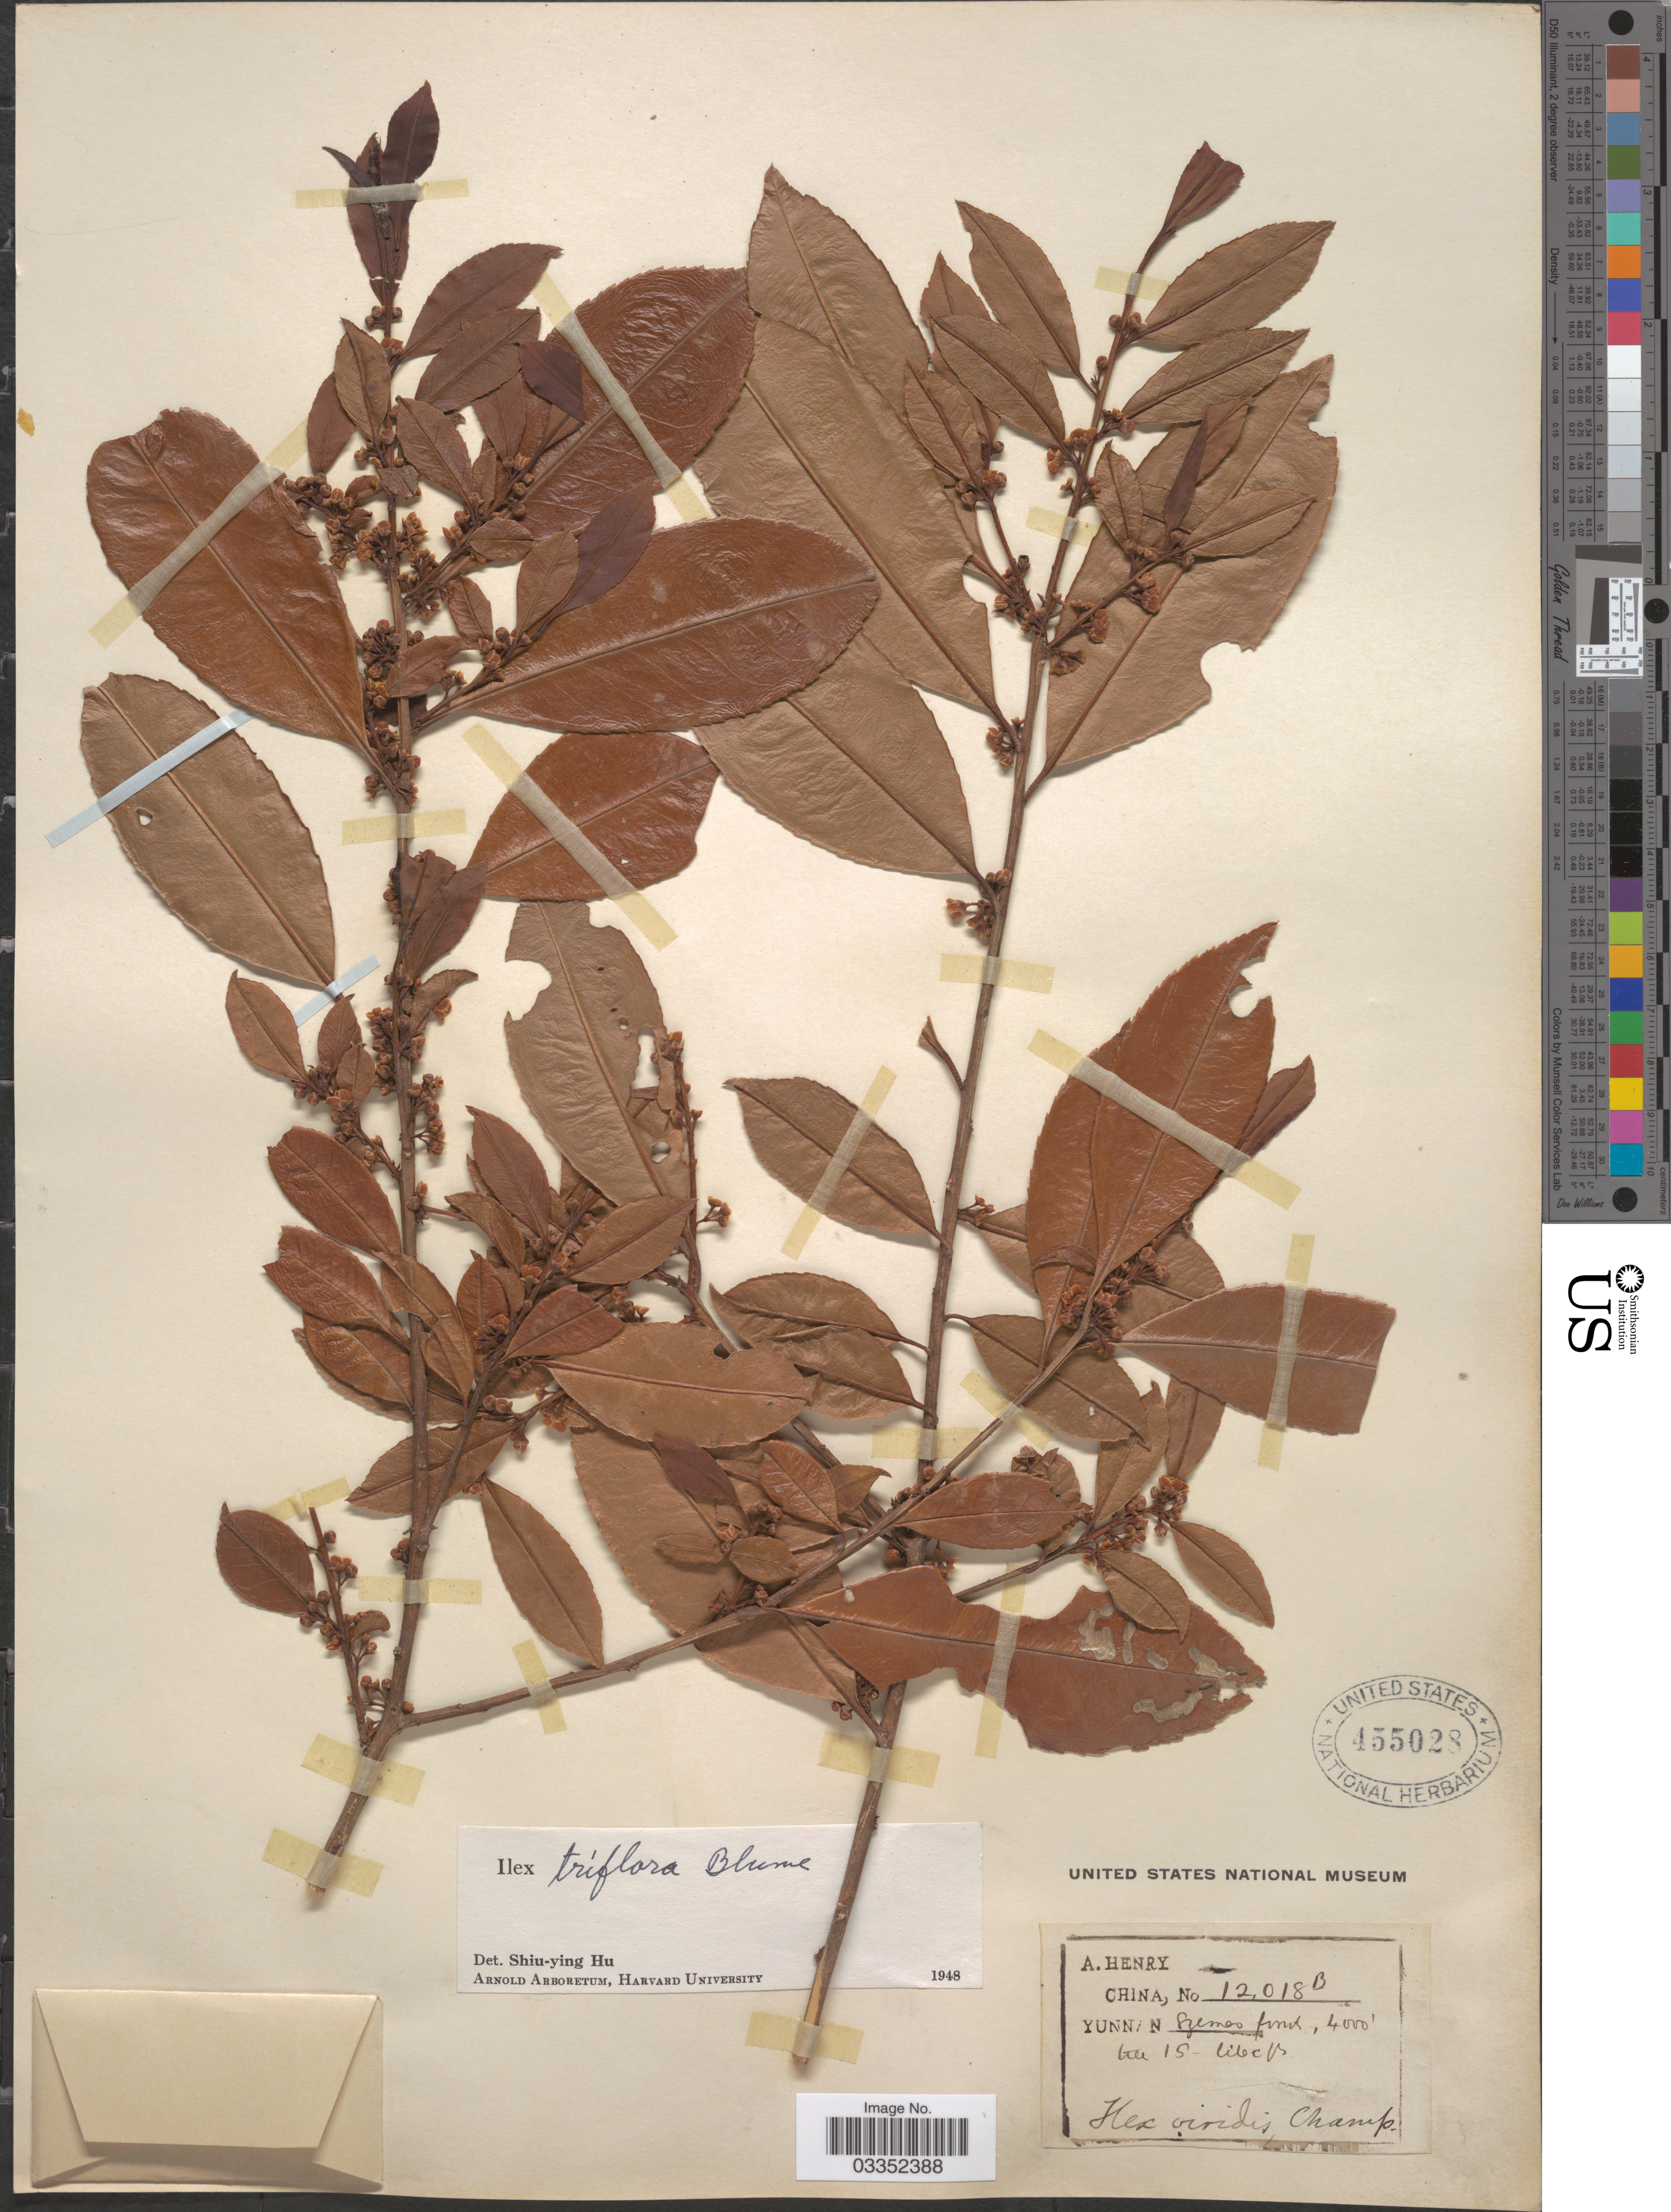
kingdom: Plantae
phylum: Tracheophyta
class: Magnoliopsida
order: Aquifoliales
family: Aquifoliaceae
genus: Ilex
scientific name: Ilex triflora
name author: Blume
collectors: A. Henry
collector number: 12018 B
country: China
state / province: Yunnan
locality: Szemao [illegible text].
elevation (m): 1219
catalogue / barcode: US 455028